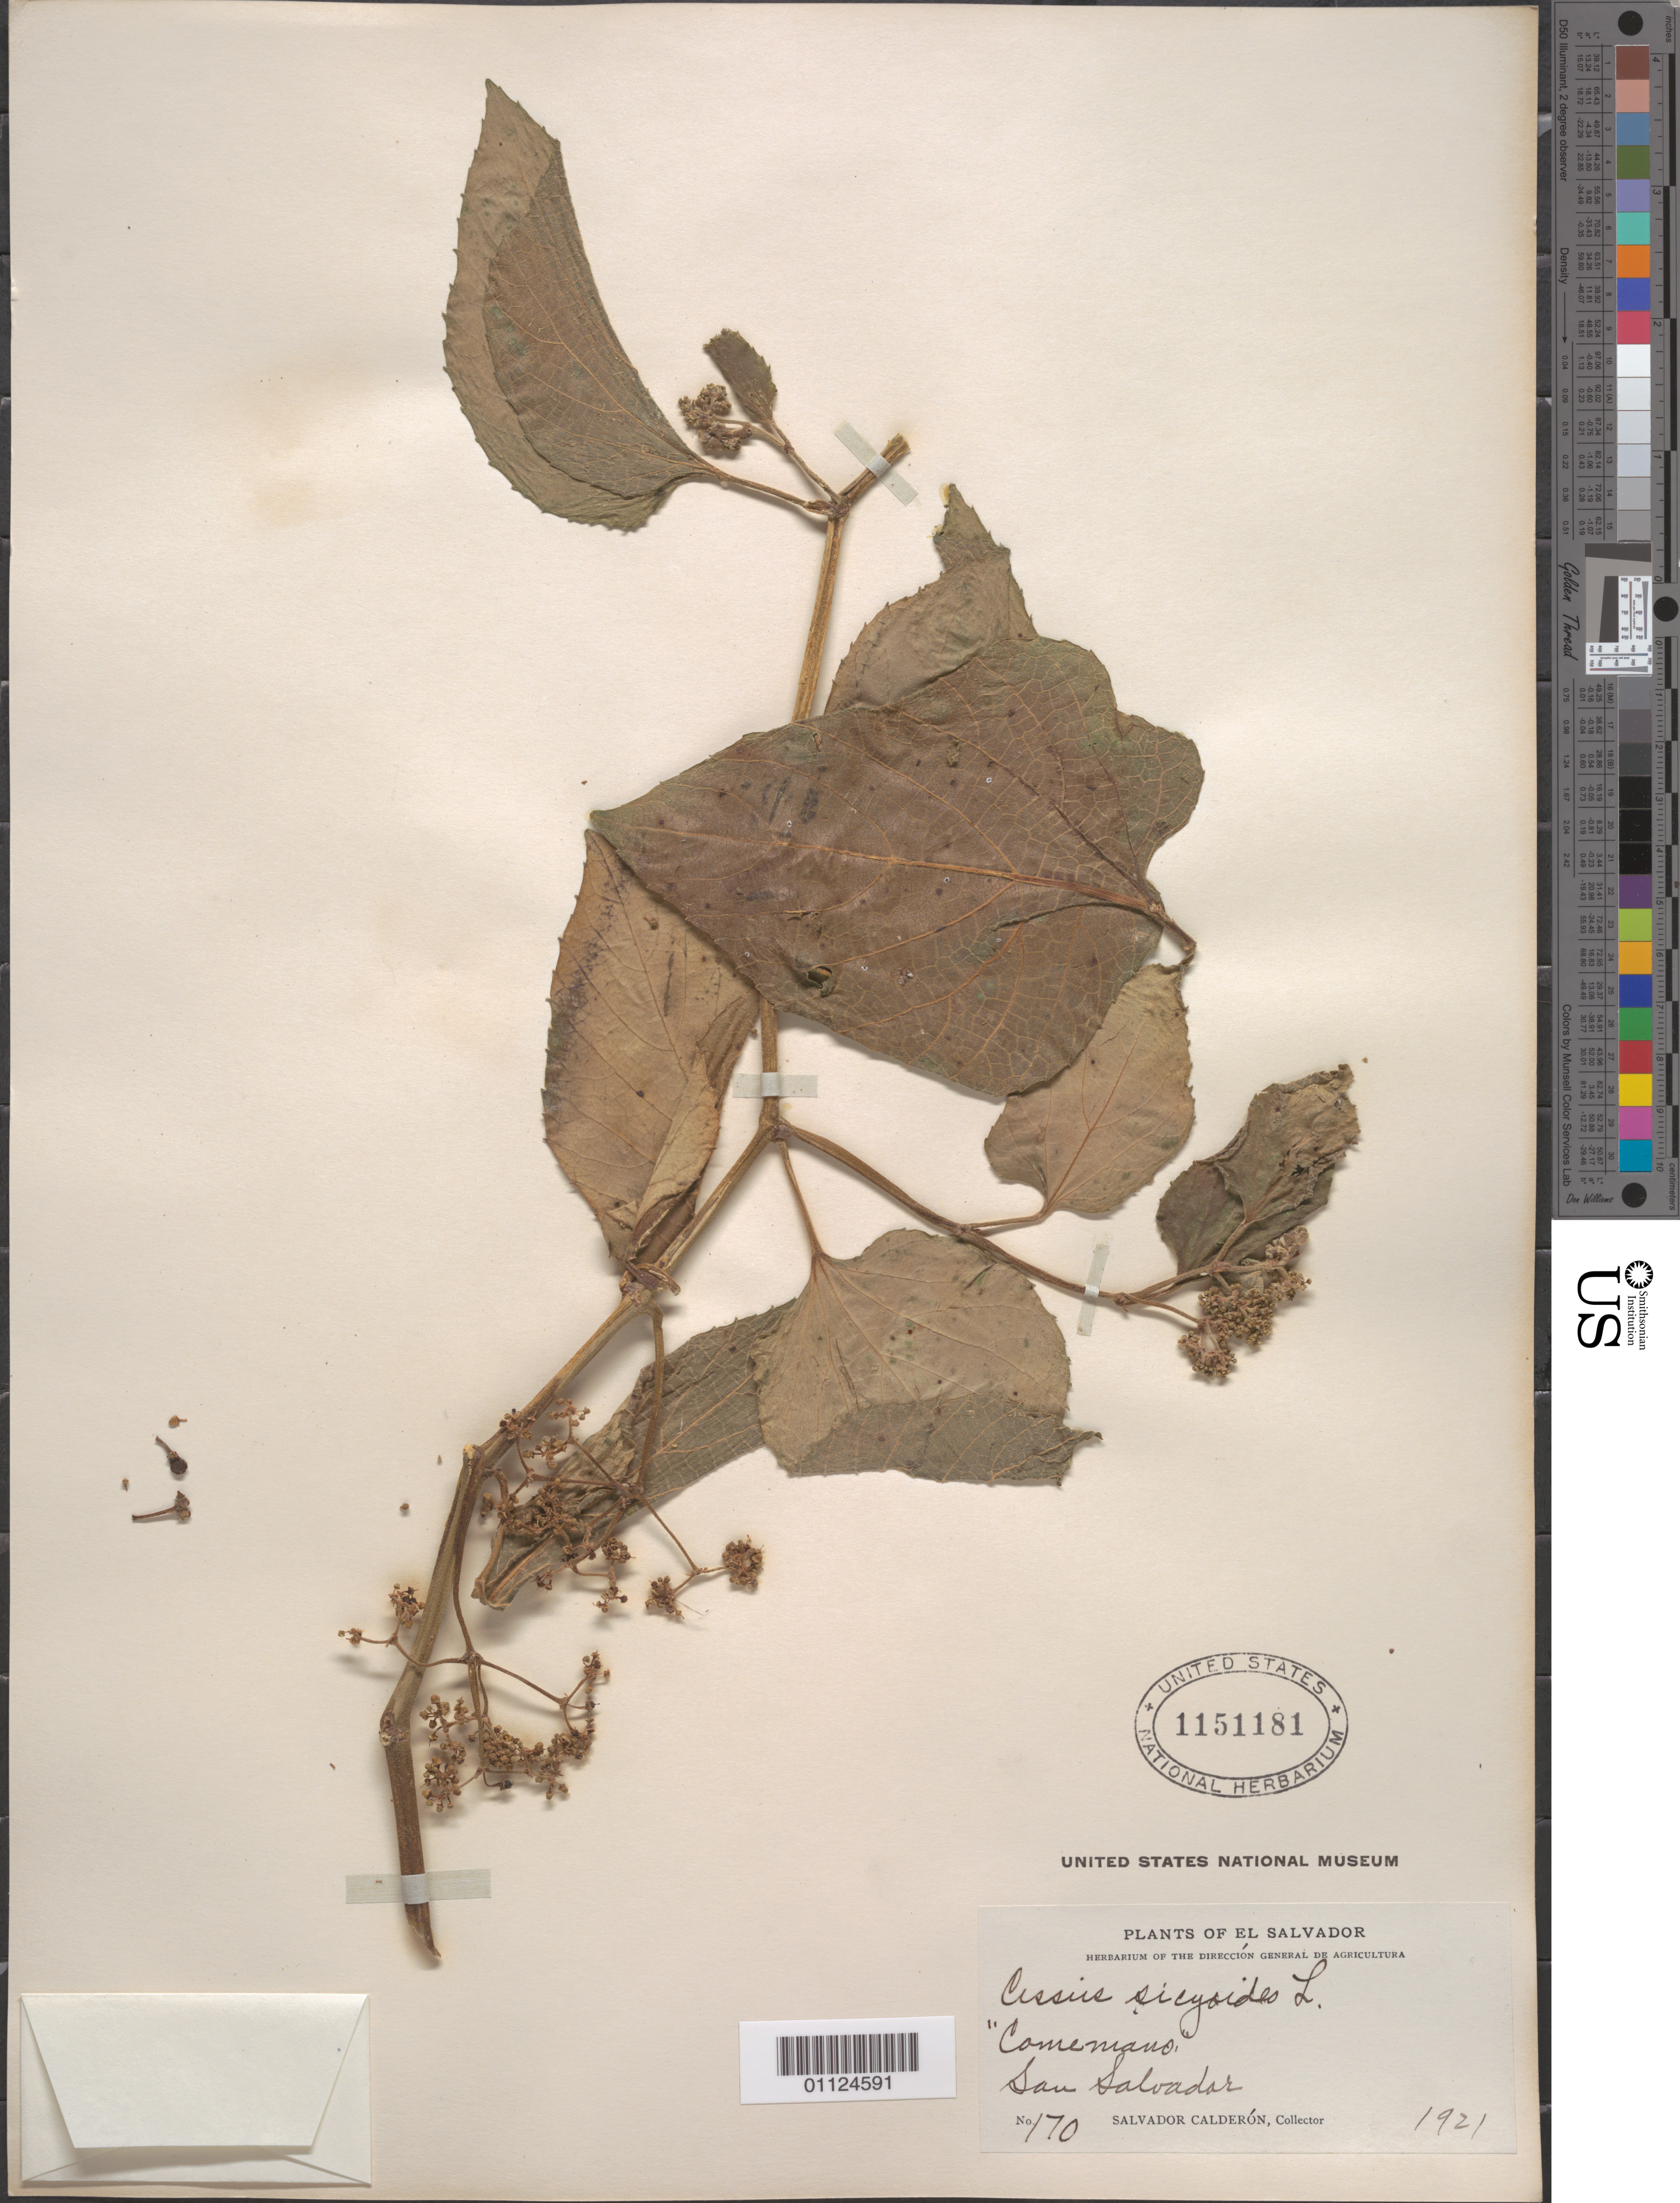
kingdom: Plantae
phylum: Tracheophyta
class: Magnoliopsida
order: Vitales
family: Vitaceae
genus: Cissus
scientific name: Cissus verticillata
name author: (L.) Nicolson & C.E. Jarvis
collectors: S. Calderón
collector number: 170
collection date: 1921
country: El Salvador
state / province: San Salvador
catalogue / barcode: US 1151181